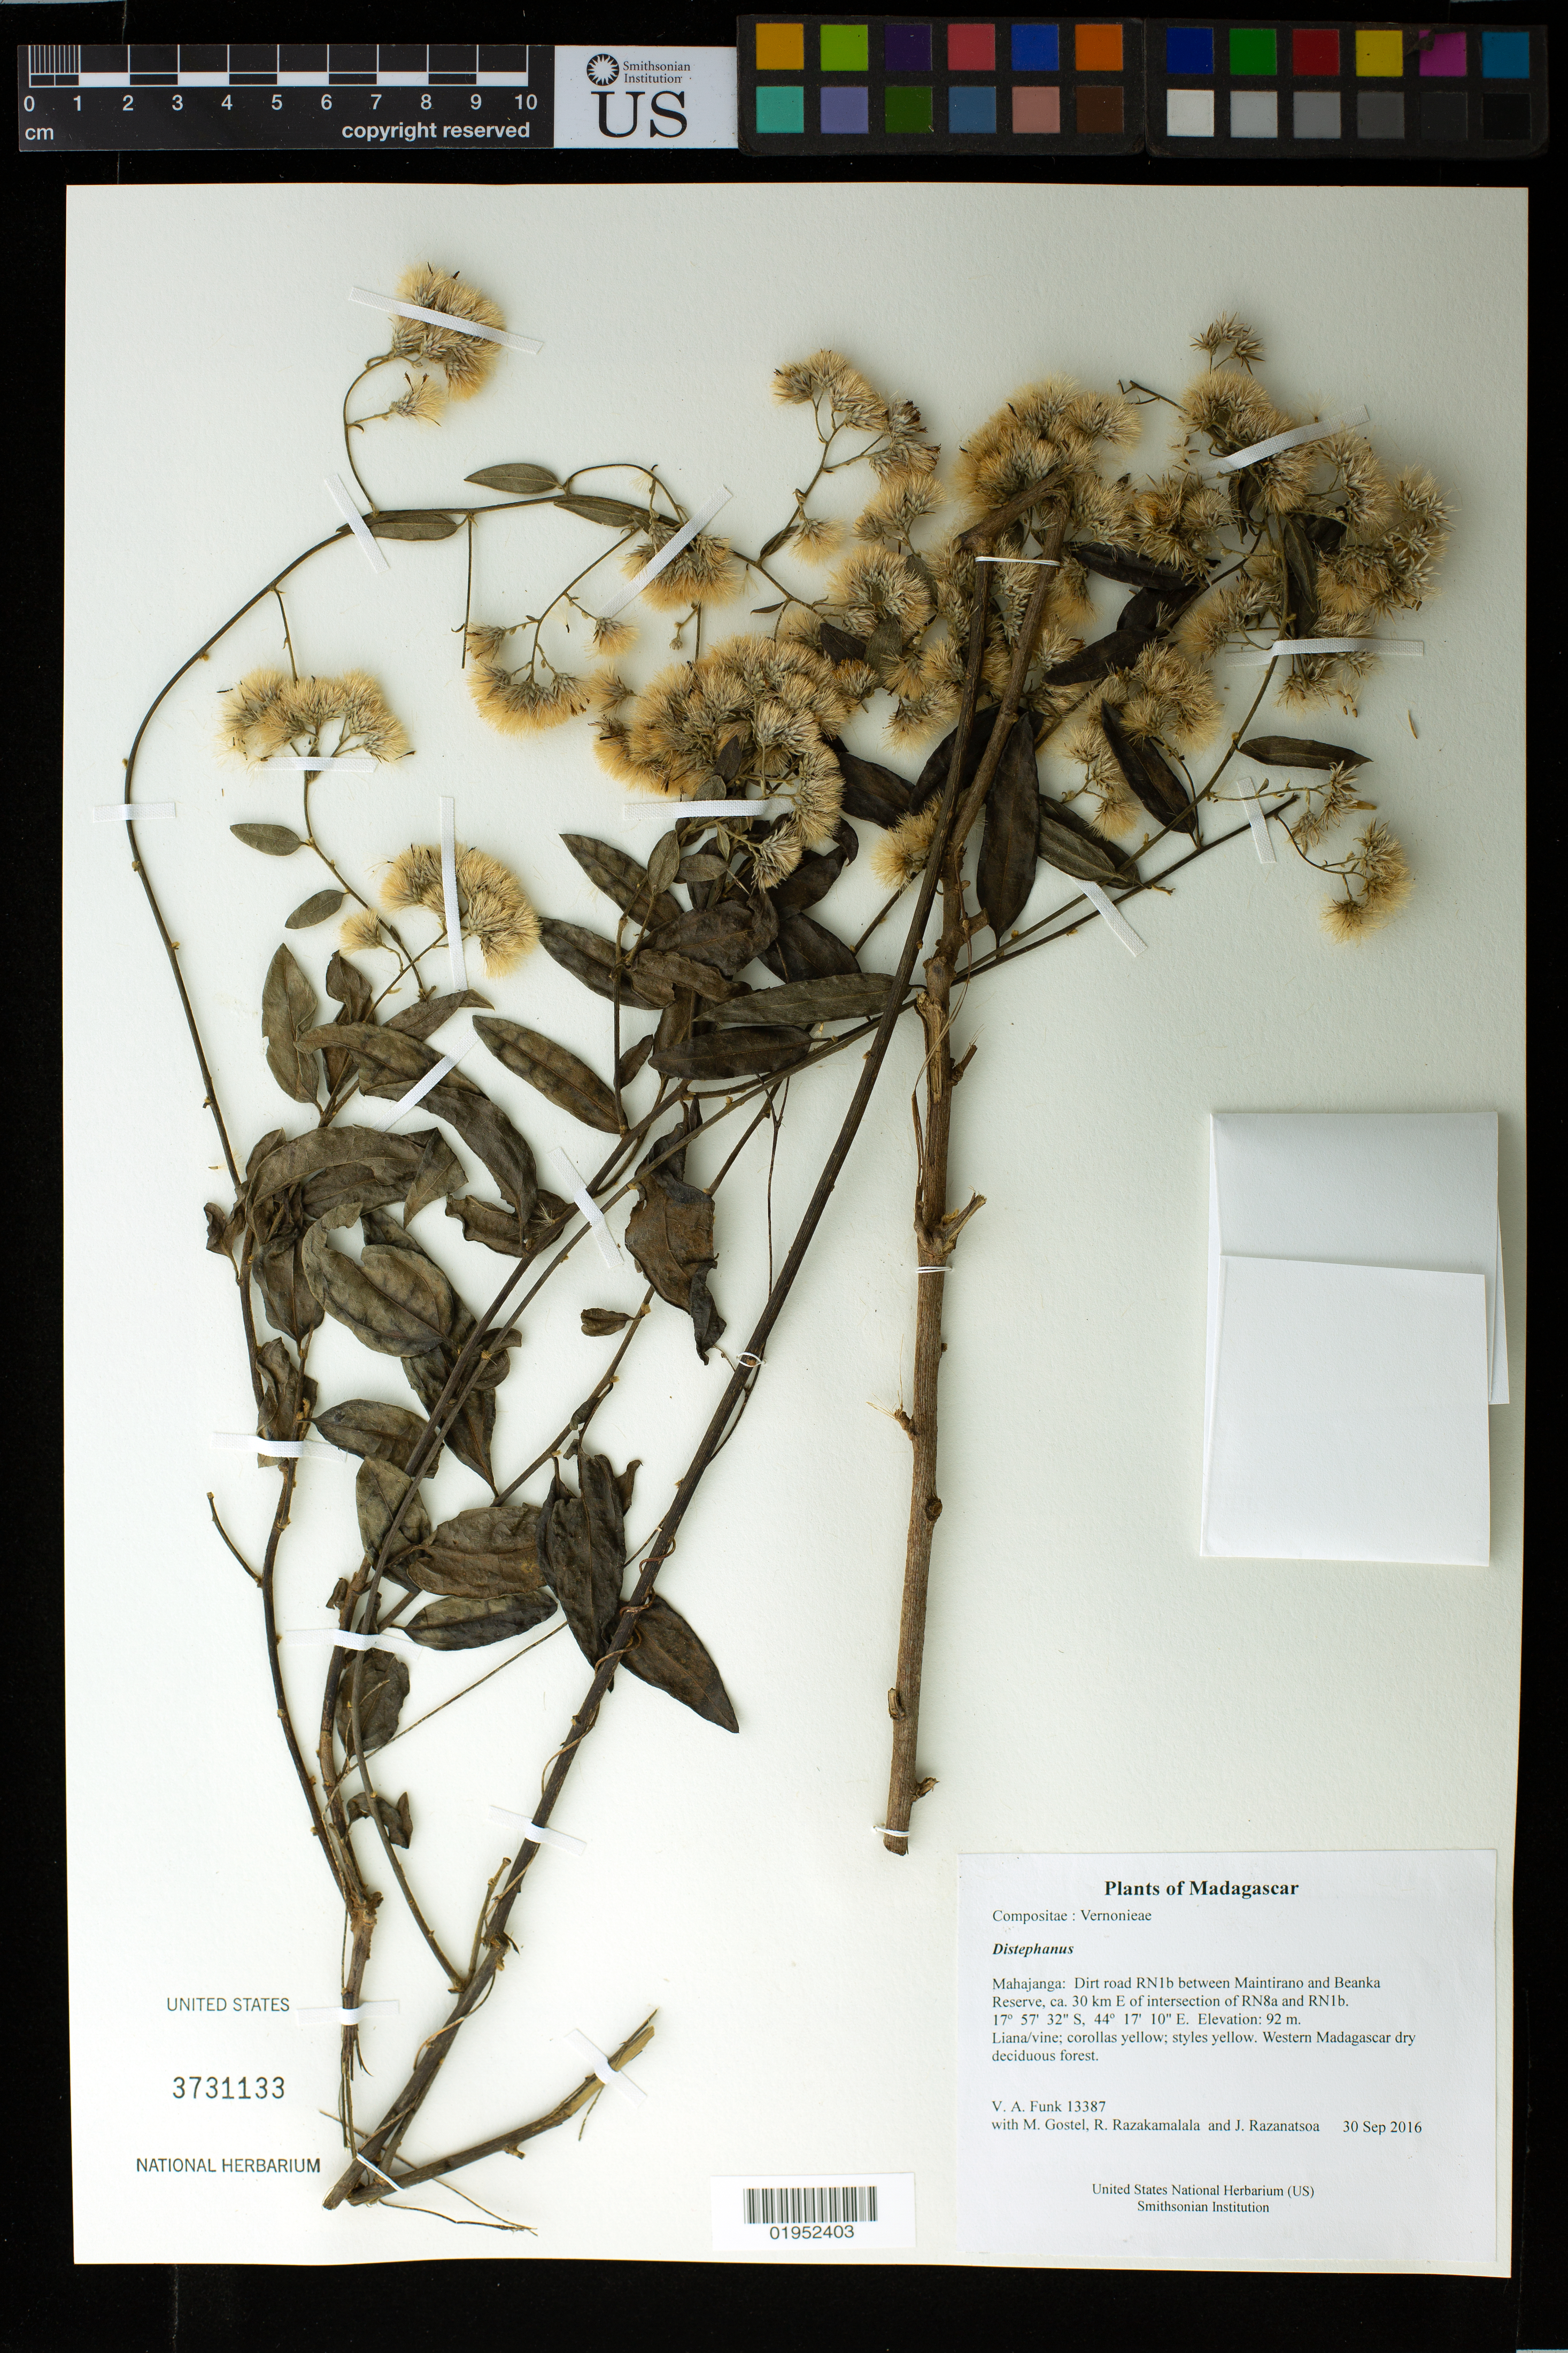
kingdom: Plantae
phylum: Tracheophyta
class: Magnoliopsida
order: Asterales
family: Asteraceae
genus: Distephanus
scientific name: Distephanus sp.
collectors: M. R. Gostel, R. Razakamalala & J. Razanatsoa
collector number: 13387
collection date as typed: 30 Sep 2016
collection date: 2016-09-30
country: Madagascar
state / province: Melaky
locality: Dirt road RN1b between Maintirano and Beanka Reserve, ca. 30 km E of intersection of RN8a and RN1b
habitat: Western Madagascar dry deciduous forest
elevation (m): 92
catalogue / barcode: US 3731133